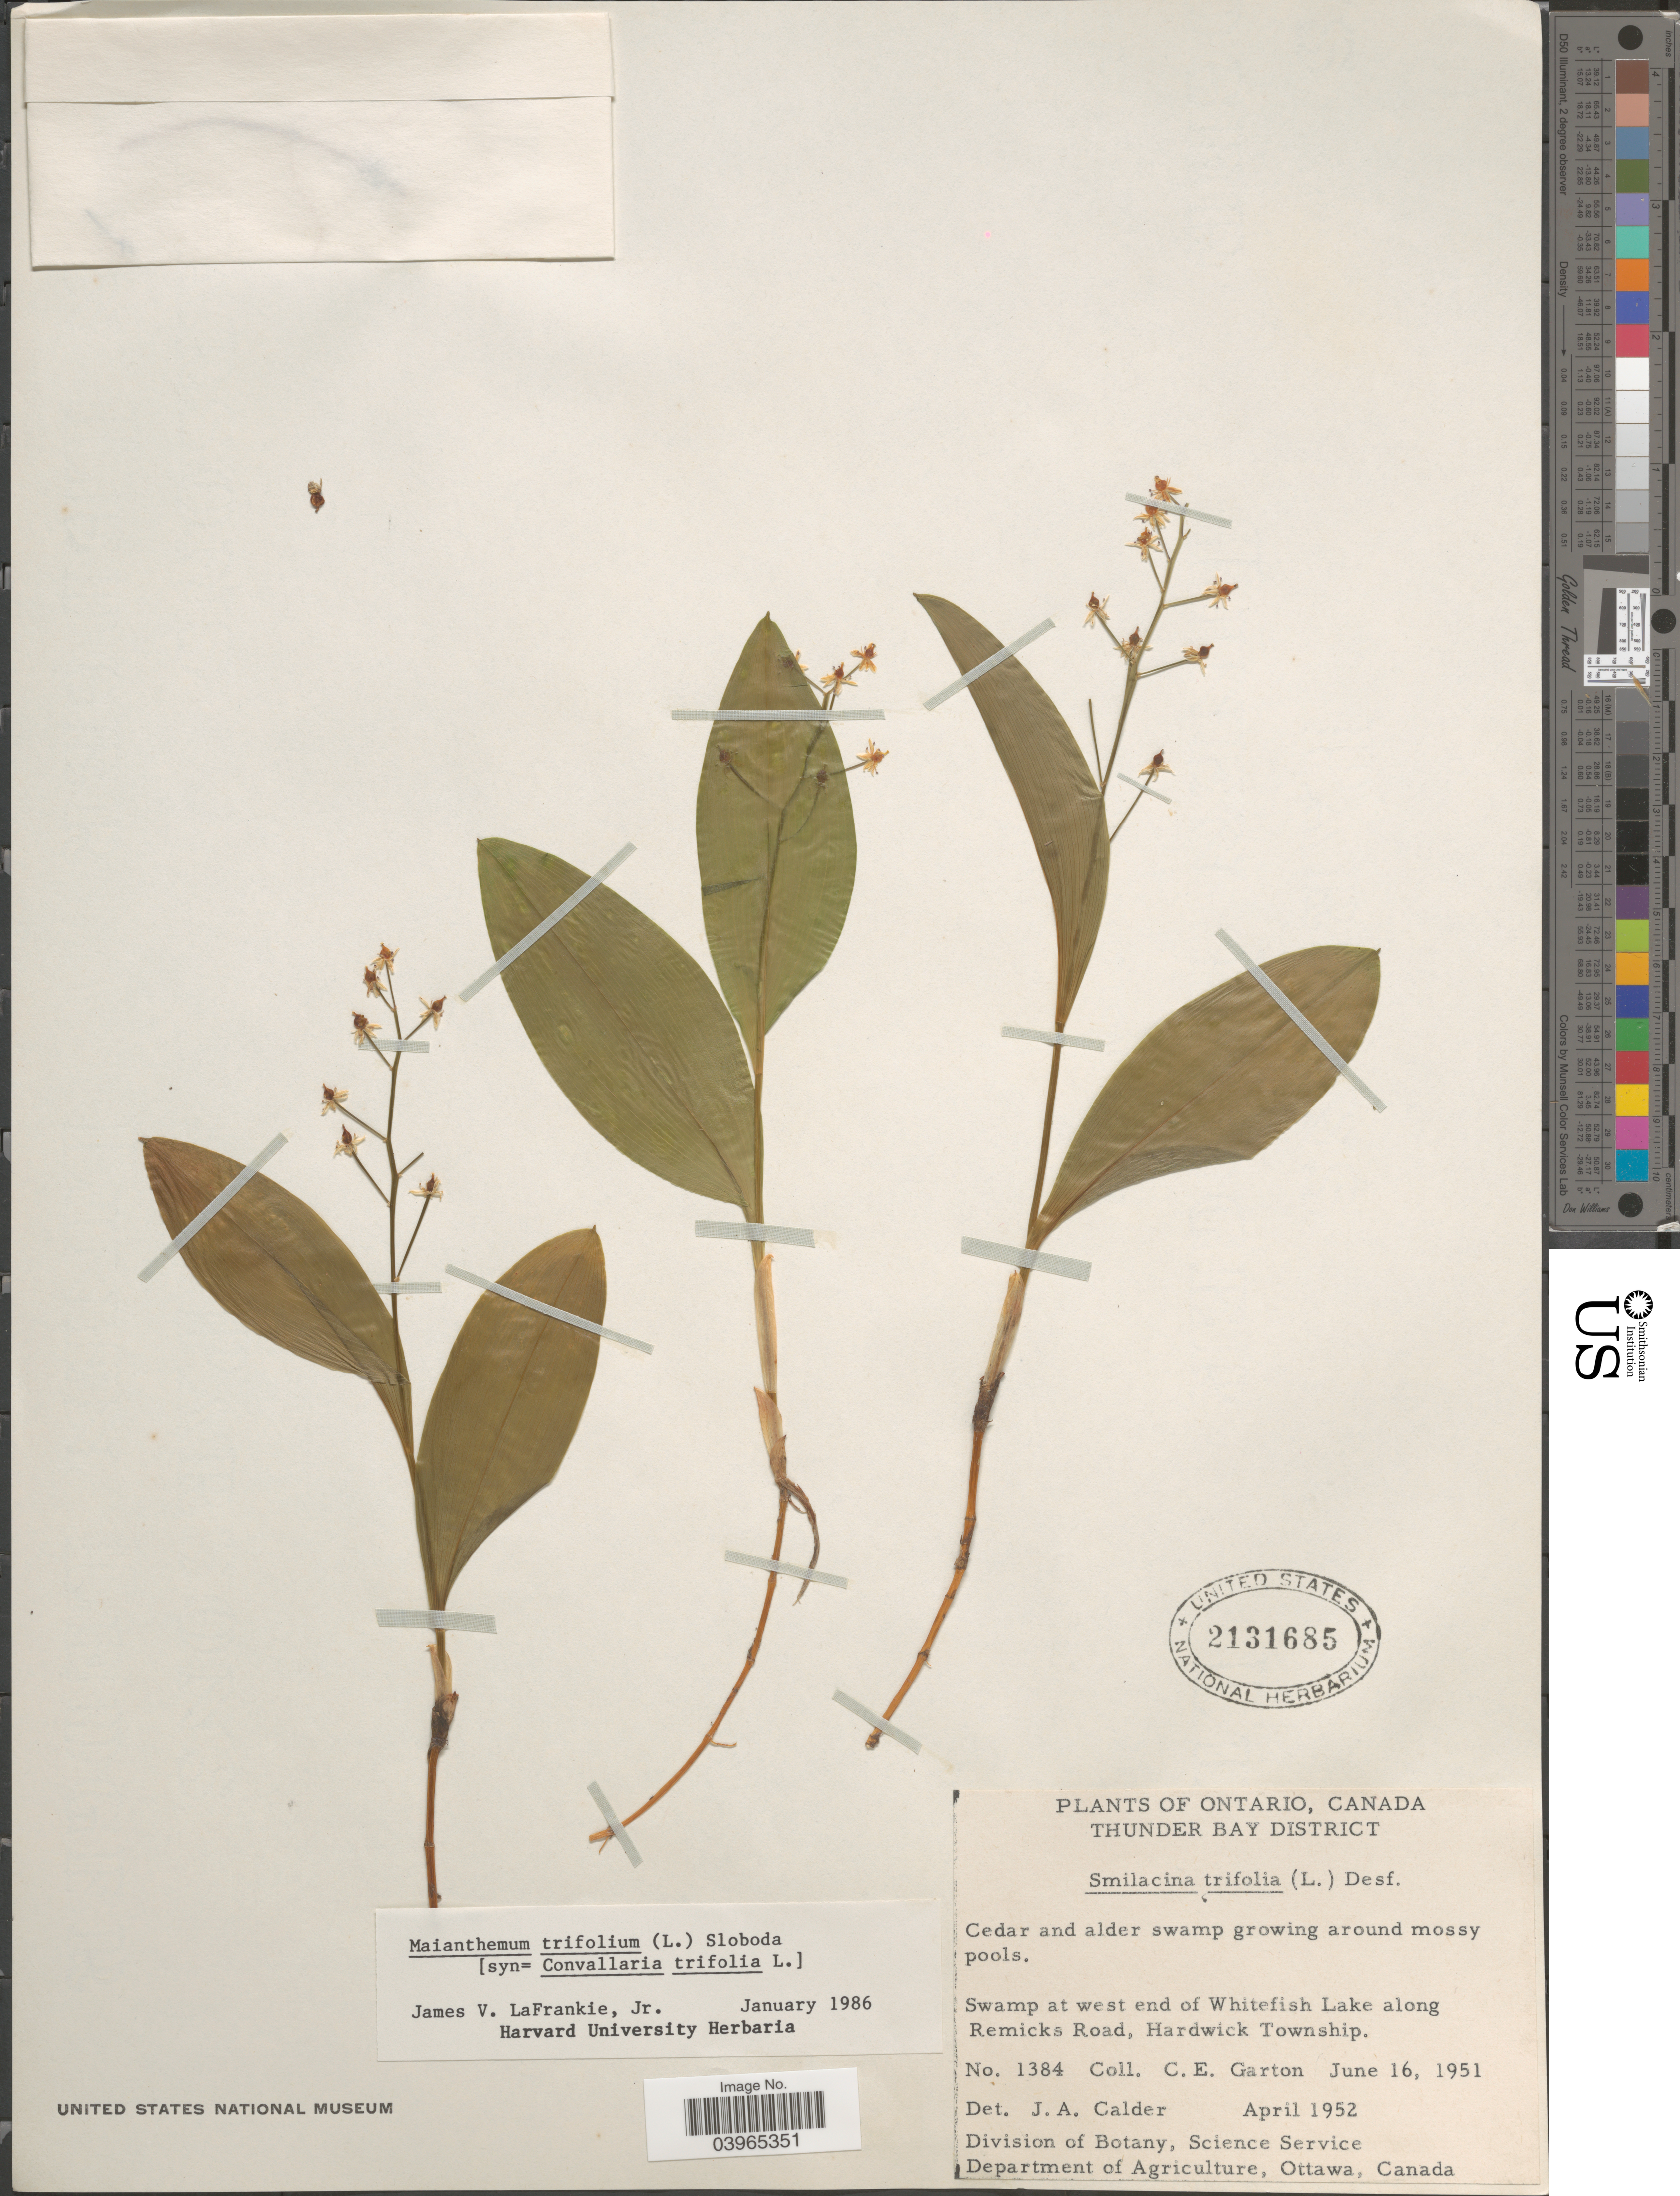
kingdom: Plantae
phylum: Tracheophyta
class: Liliopsida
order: Asparagales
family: Asparagaceae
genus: Maianthemum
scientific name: Maianthemum trifolium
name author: (L.) Sloboda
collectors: C. E. Garton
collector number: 1384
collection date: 1951-06-16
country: Canada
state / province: Ontario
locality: Thunder Bay District. Swamp at west end of Whitefish Lake along Remicks Road, Hardwick Township.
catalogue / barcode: US 2131685